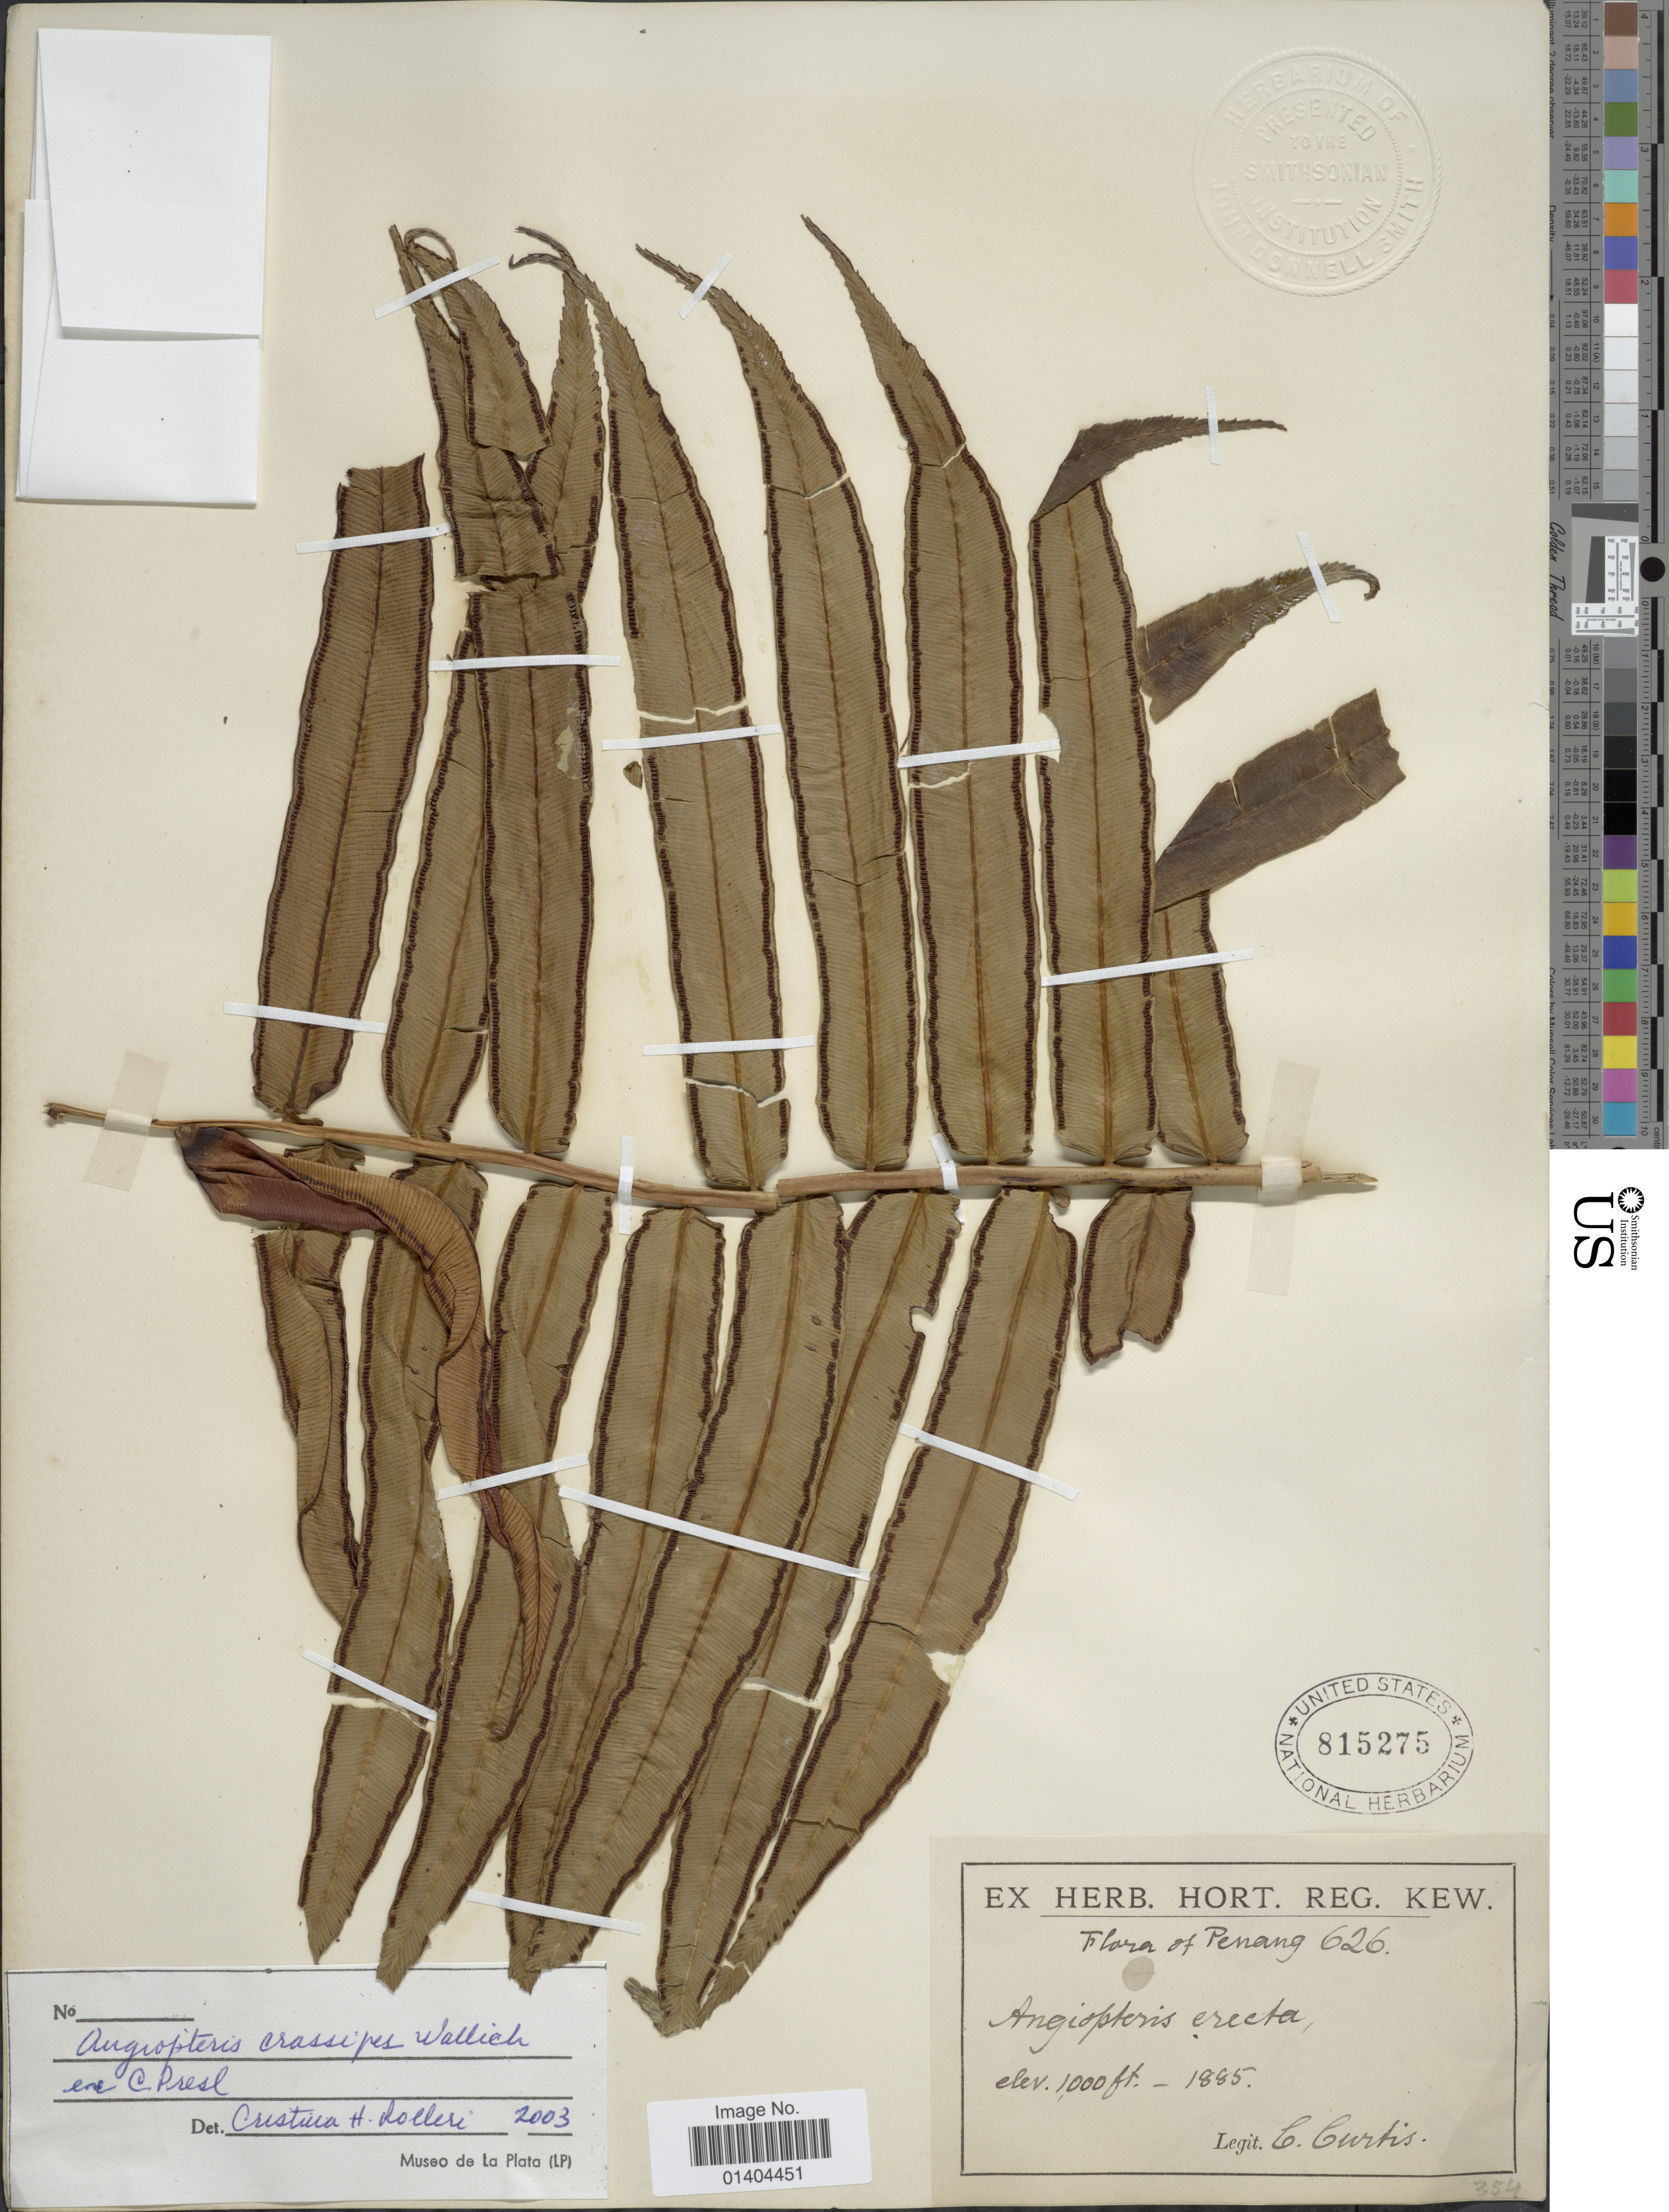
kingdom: Plantae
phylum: Tracheophyta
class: Polypodiopsida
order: Marattiales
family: Marattiaceae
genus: Angiopteris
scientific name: Angiopteris crassipes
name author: Wall. ex C. Presl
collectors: C. Curtis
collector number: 626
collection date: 1885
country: Malaysia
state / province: Pinang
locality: Penang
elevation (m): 305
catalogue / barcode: US 815275